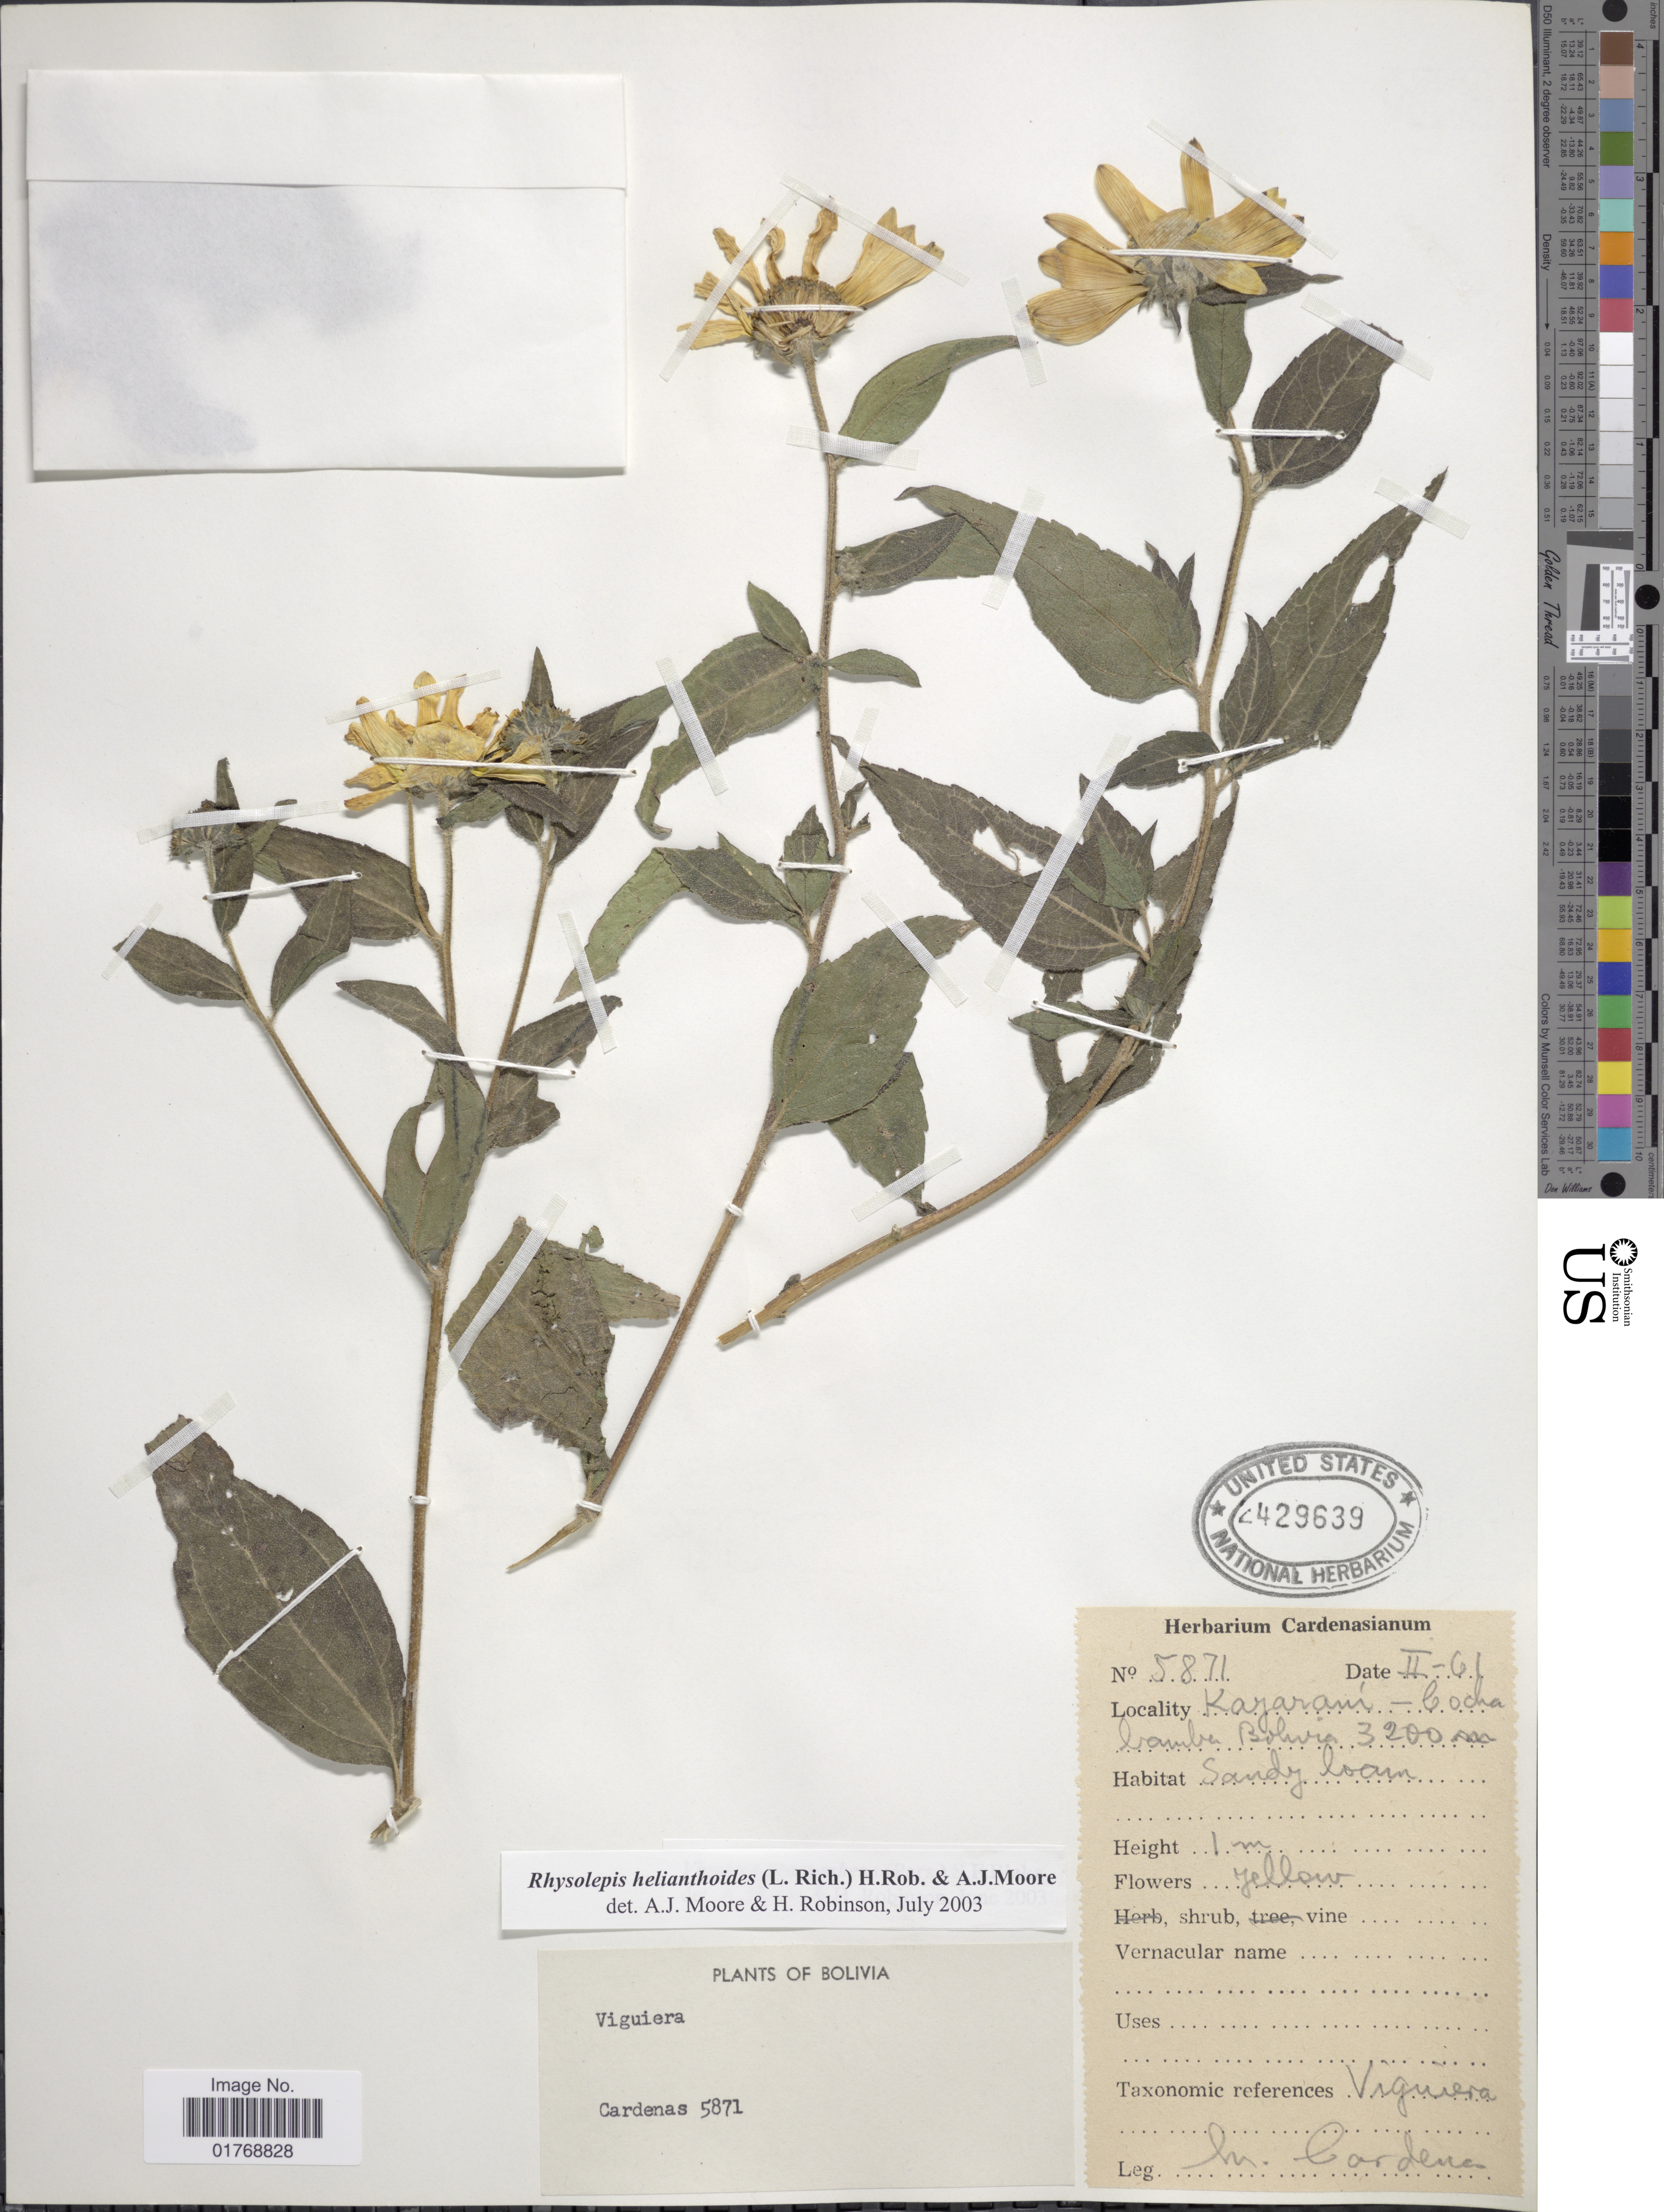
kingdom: Plantae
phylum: Tracheophyta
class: Magnoliopsida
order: Asterales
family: Asteraceae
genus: Viguiera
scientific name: Viguiera procumbens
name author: (Pers.) S.F. Blake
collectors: M. Cárdenas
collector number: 5871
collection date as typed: Transcribed d/m/y: /2/61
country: Bolivia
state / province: Cochabamba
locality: Kayaraní-Cochabamba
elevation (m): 3200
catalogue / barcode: US 2429639